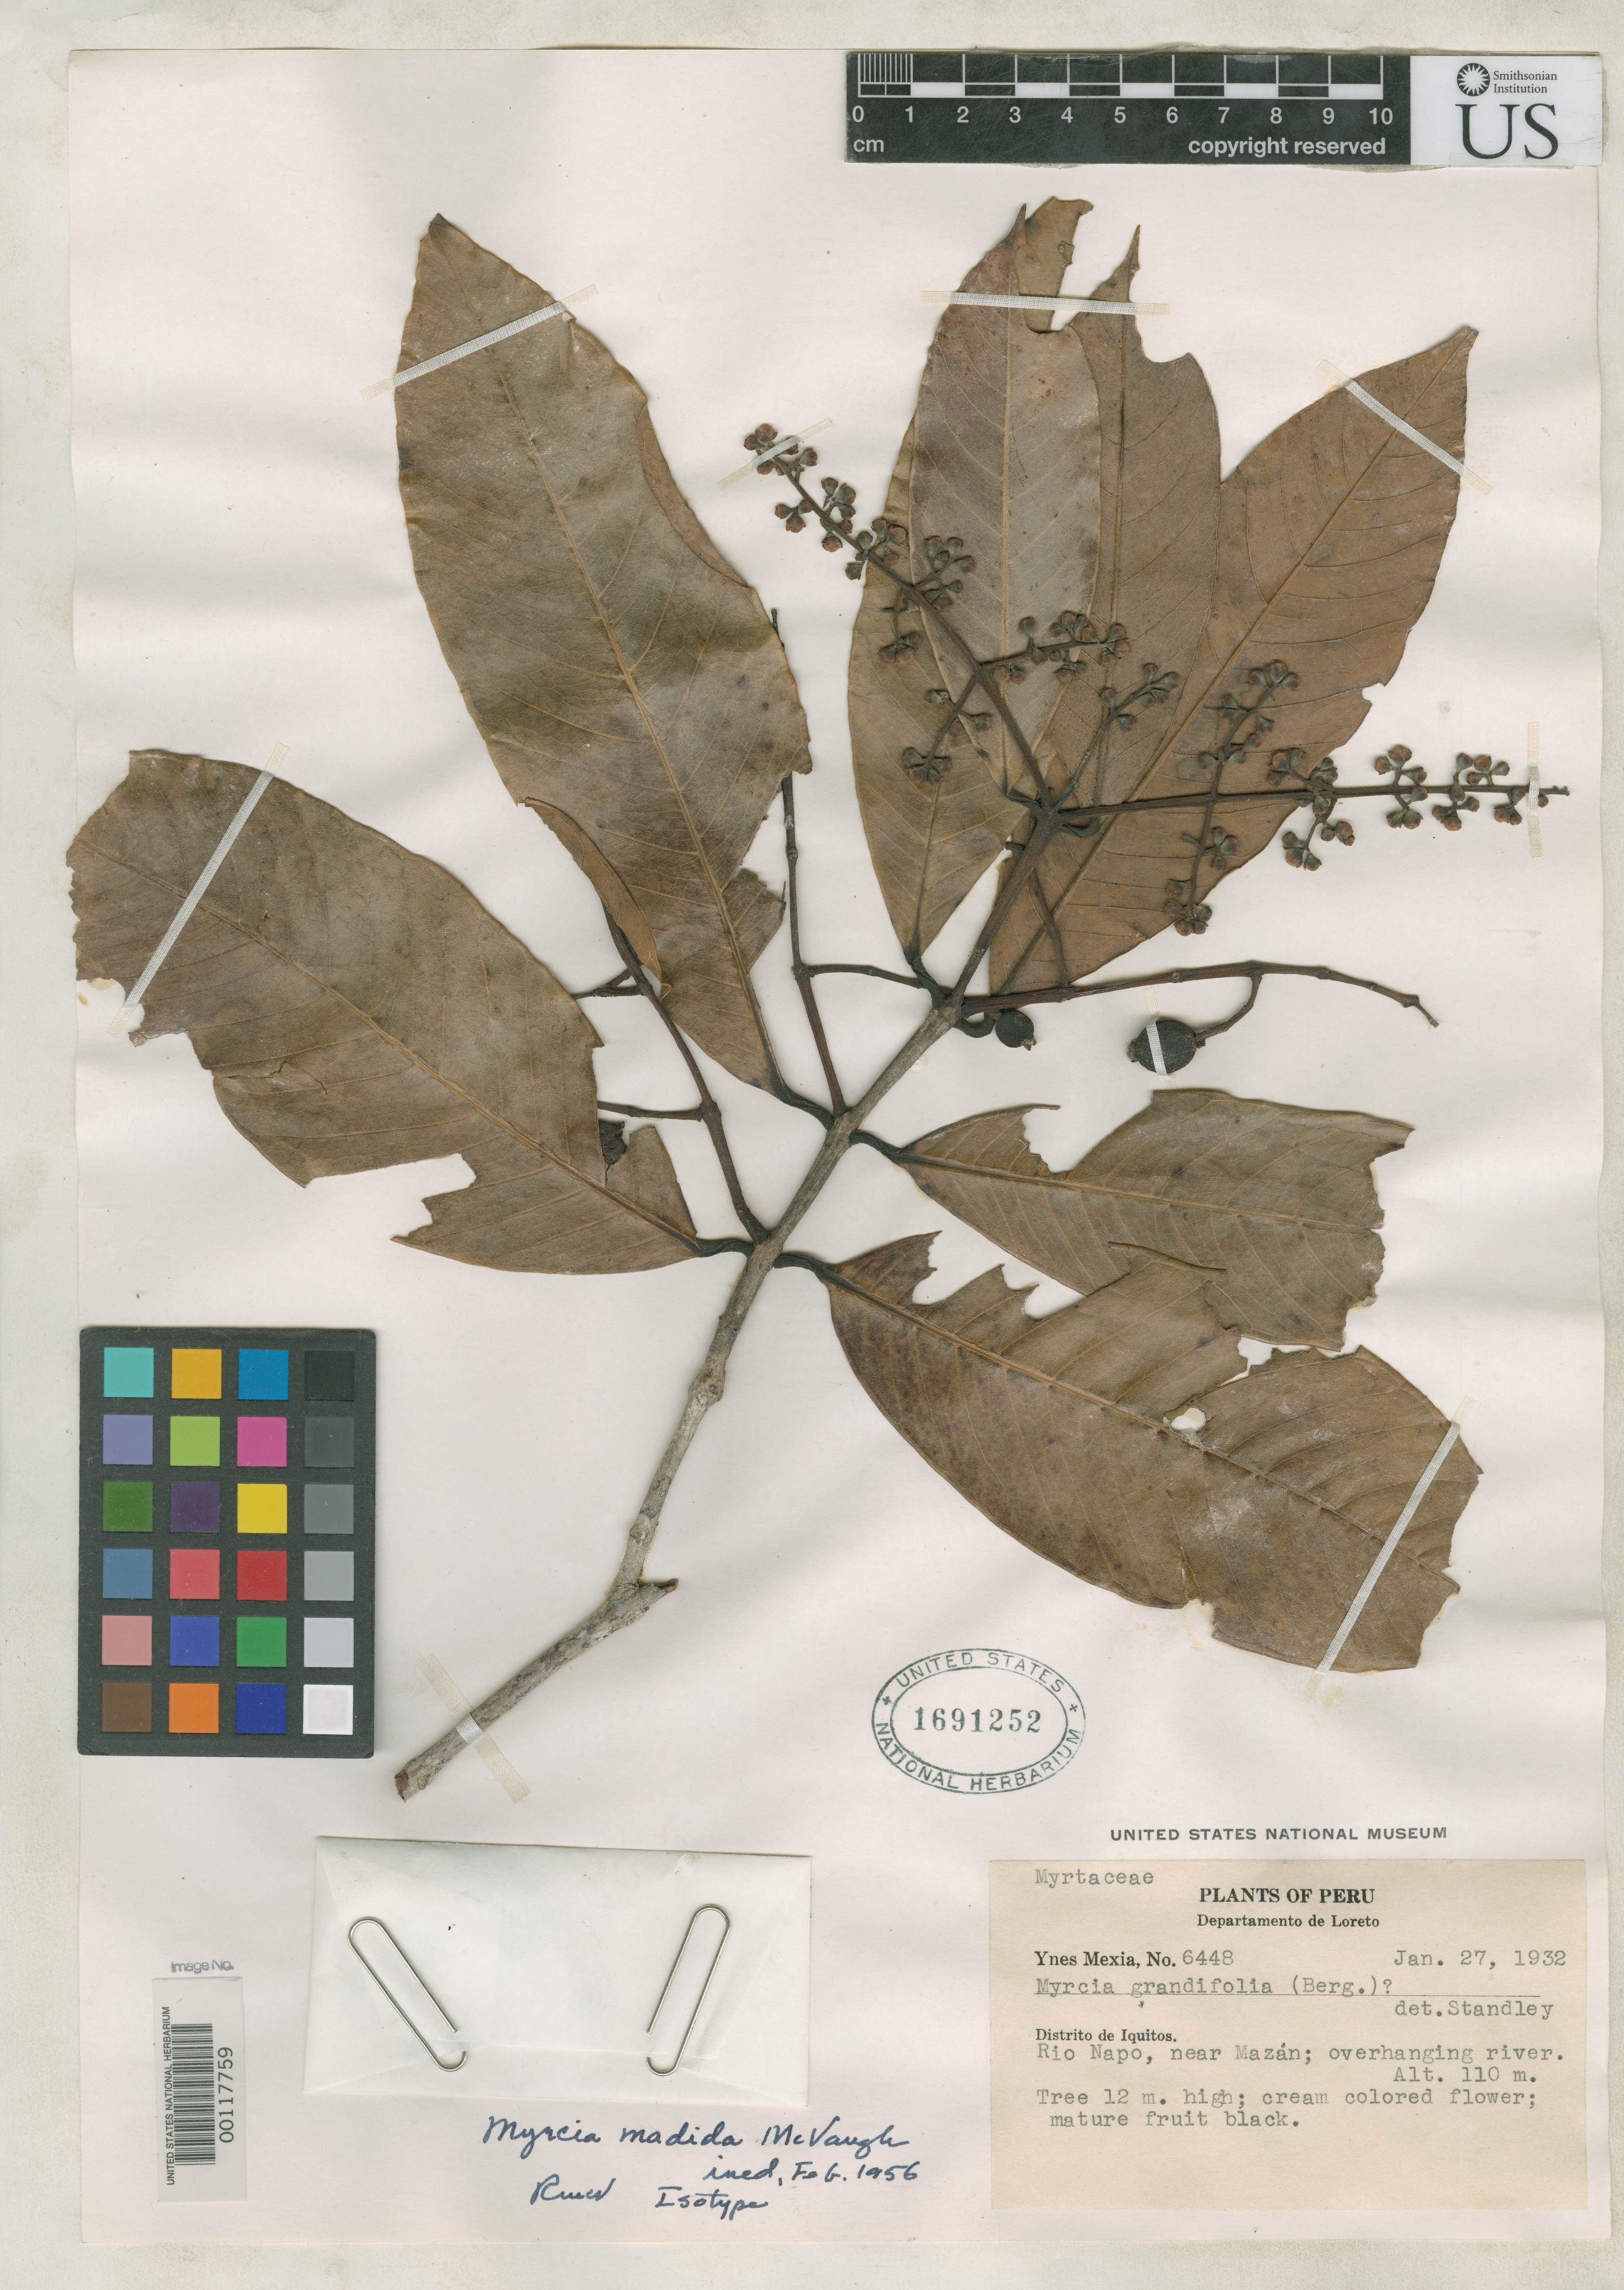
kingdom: Plantae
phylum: Tracheophyta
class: Magnoliopsida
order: Myrtales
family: Myrtaceae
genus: Myrcia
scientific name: Myrcia madida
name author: McVaugh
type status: Isotype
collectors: Y. Mexia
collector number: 6448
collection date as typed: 27 Jan 1932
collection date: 1932-01-27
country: Peru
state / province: Loreto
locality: Rio Napo, near Mazan.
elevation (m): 110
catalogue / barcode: US 1691252